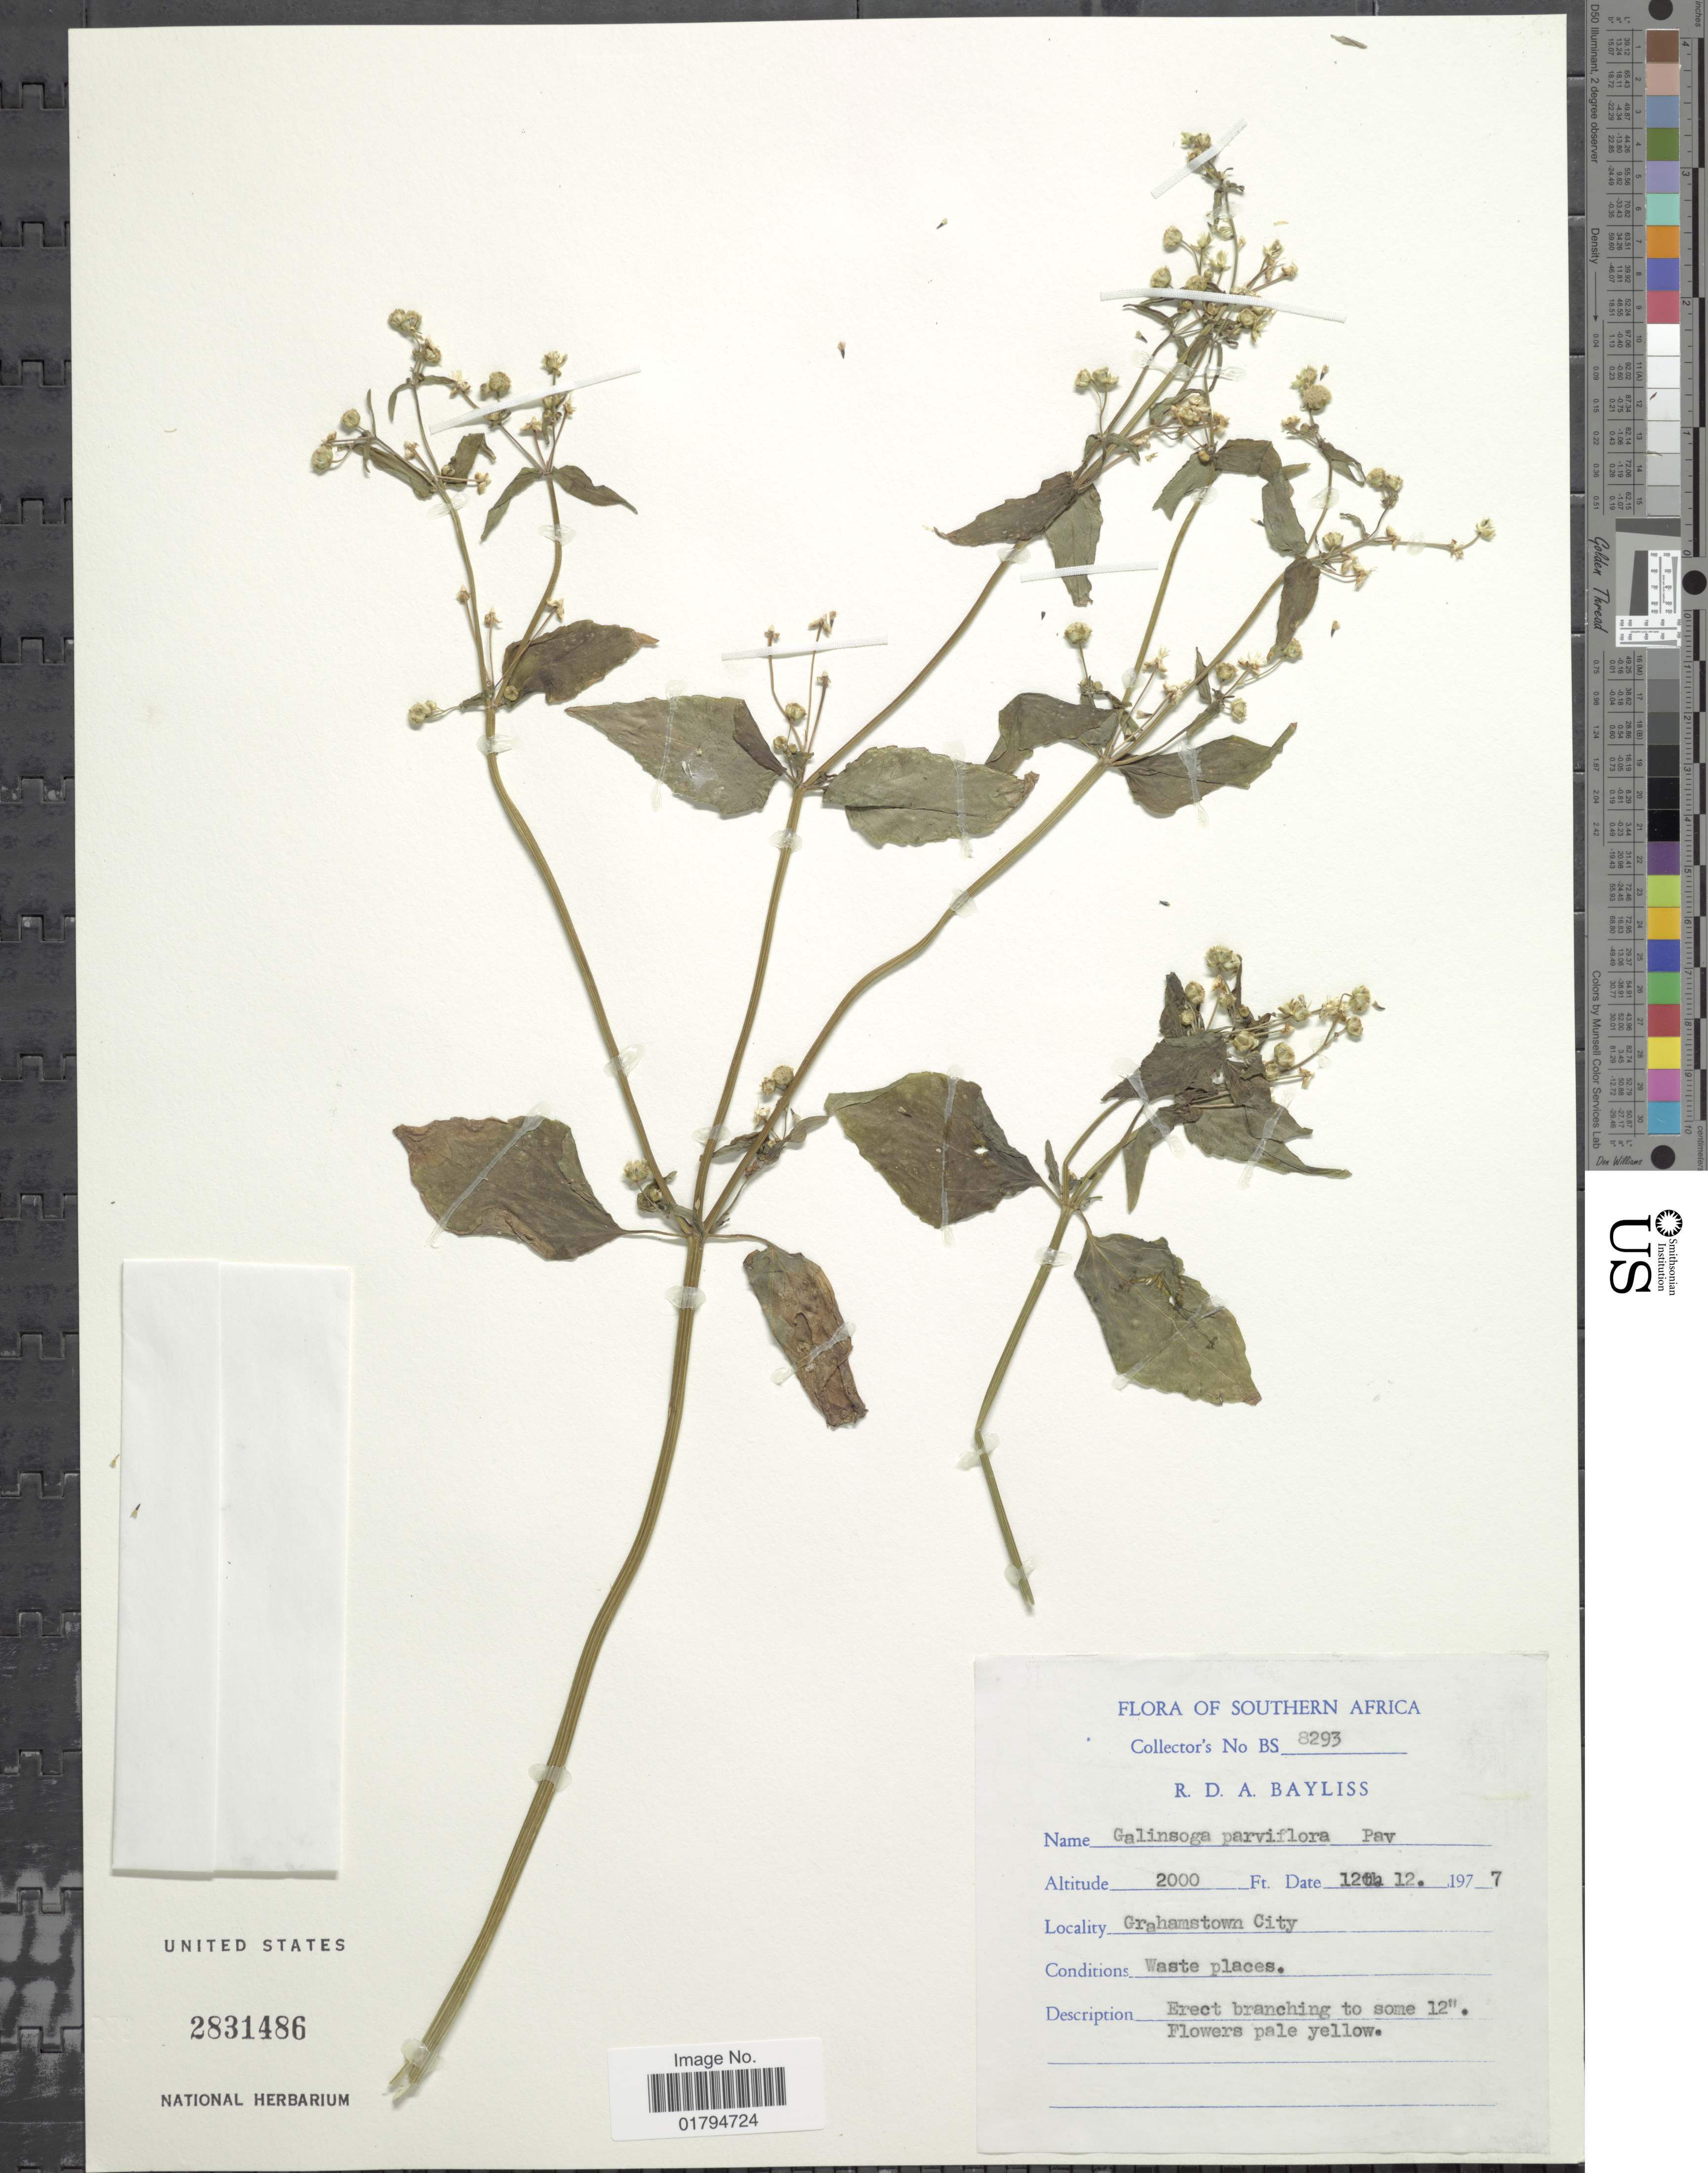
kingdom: Plantae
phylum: Tracheophyta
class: Magnoliopsida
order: Asterales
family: Asteraceae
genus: Galinsoga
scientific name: Galinsoga parviflora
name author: Cav.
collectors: R. Bayliss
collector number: BS 8293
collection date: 1977-12-12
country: South Africa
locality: Grahamstown City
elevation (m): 610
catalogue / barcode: US 2831486